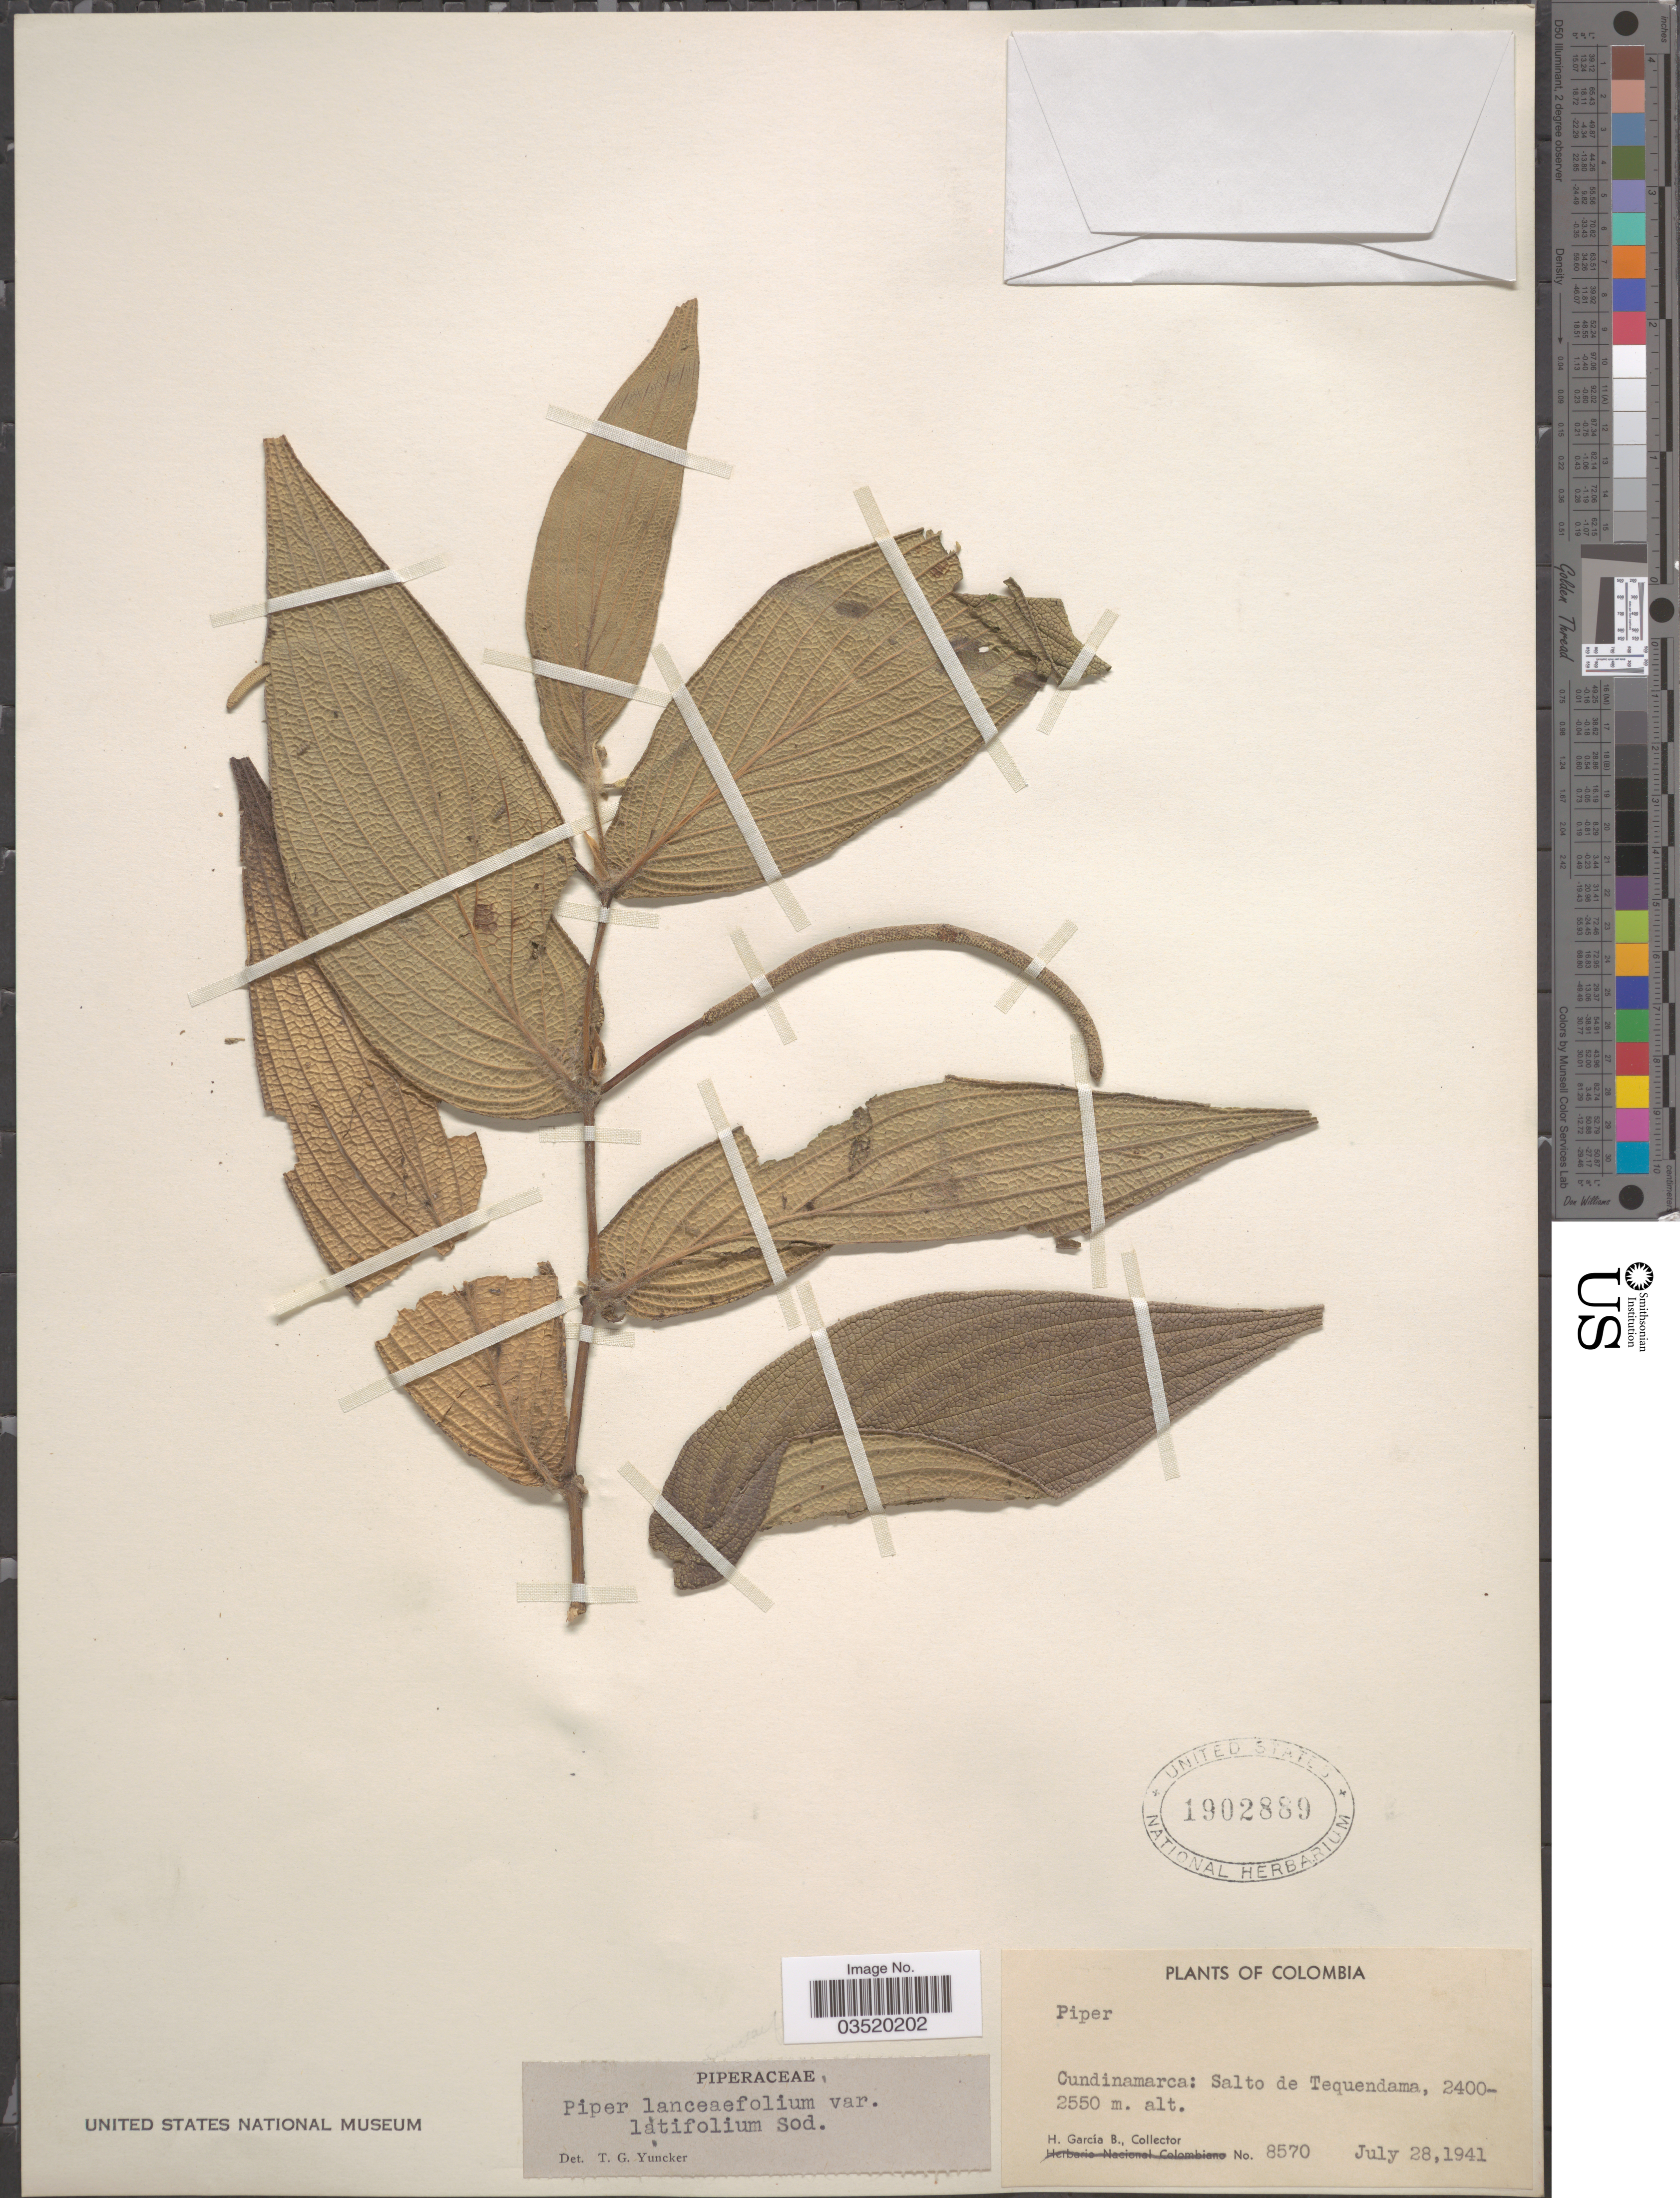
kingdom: Plantae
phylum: Tracheophyta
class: Magnoliopsida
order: Piperales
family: Piperaceae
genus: Piper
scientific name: Piper lanceifolium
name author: Kunth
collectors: H. García B.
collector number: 8570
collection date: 1941-07-28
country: Colombia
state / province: Cundinamarca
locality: Salto de Tequendama.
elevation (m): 2400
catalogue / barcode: US 1902889